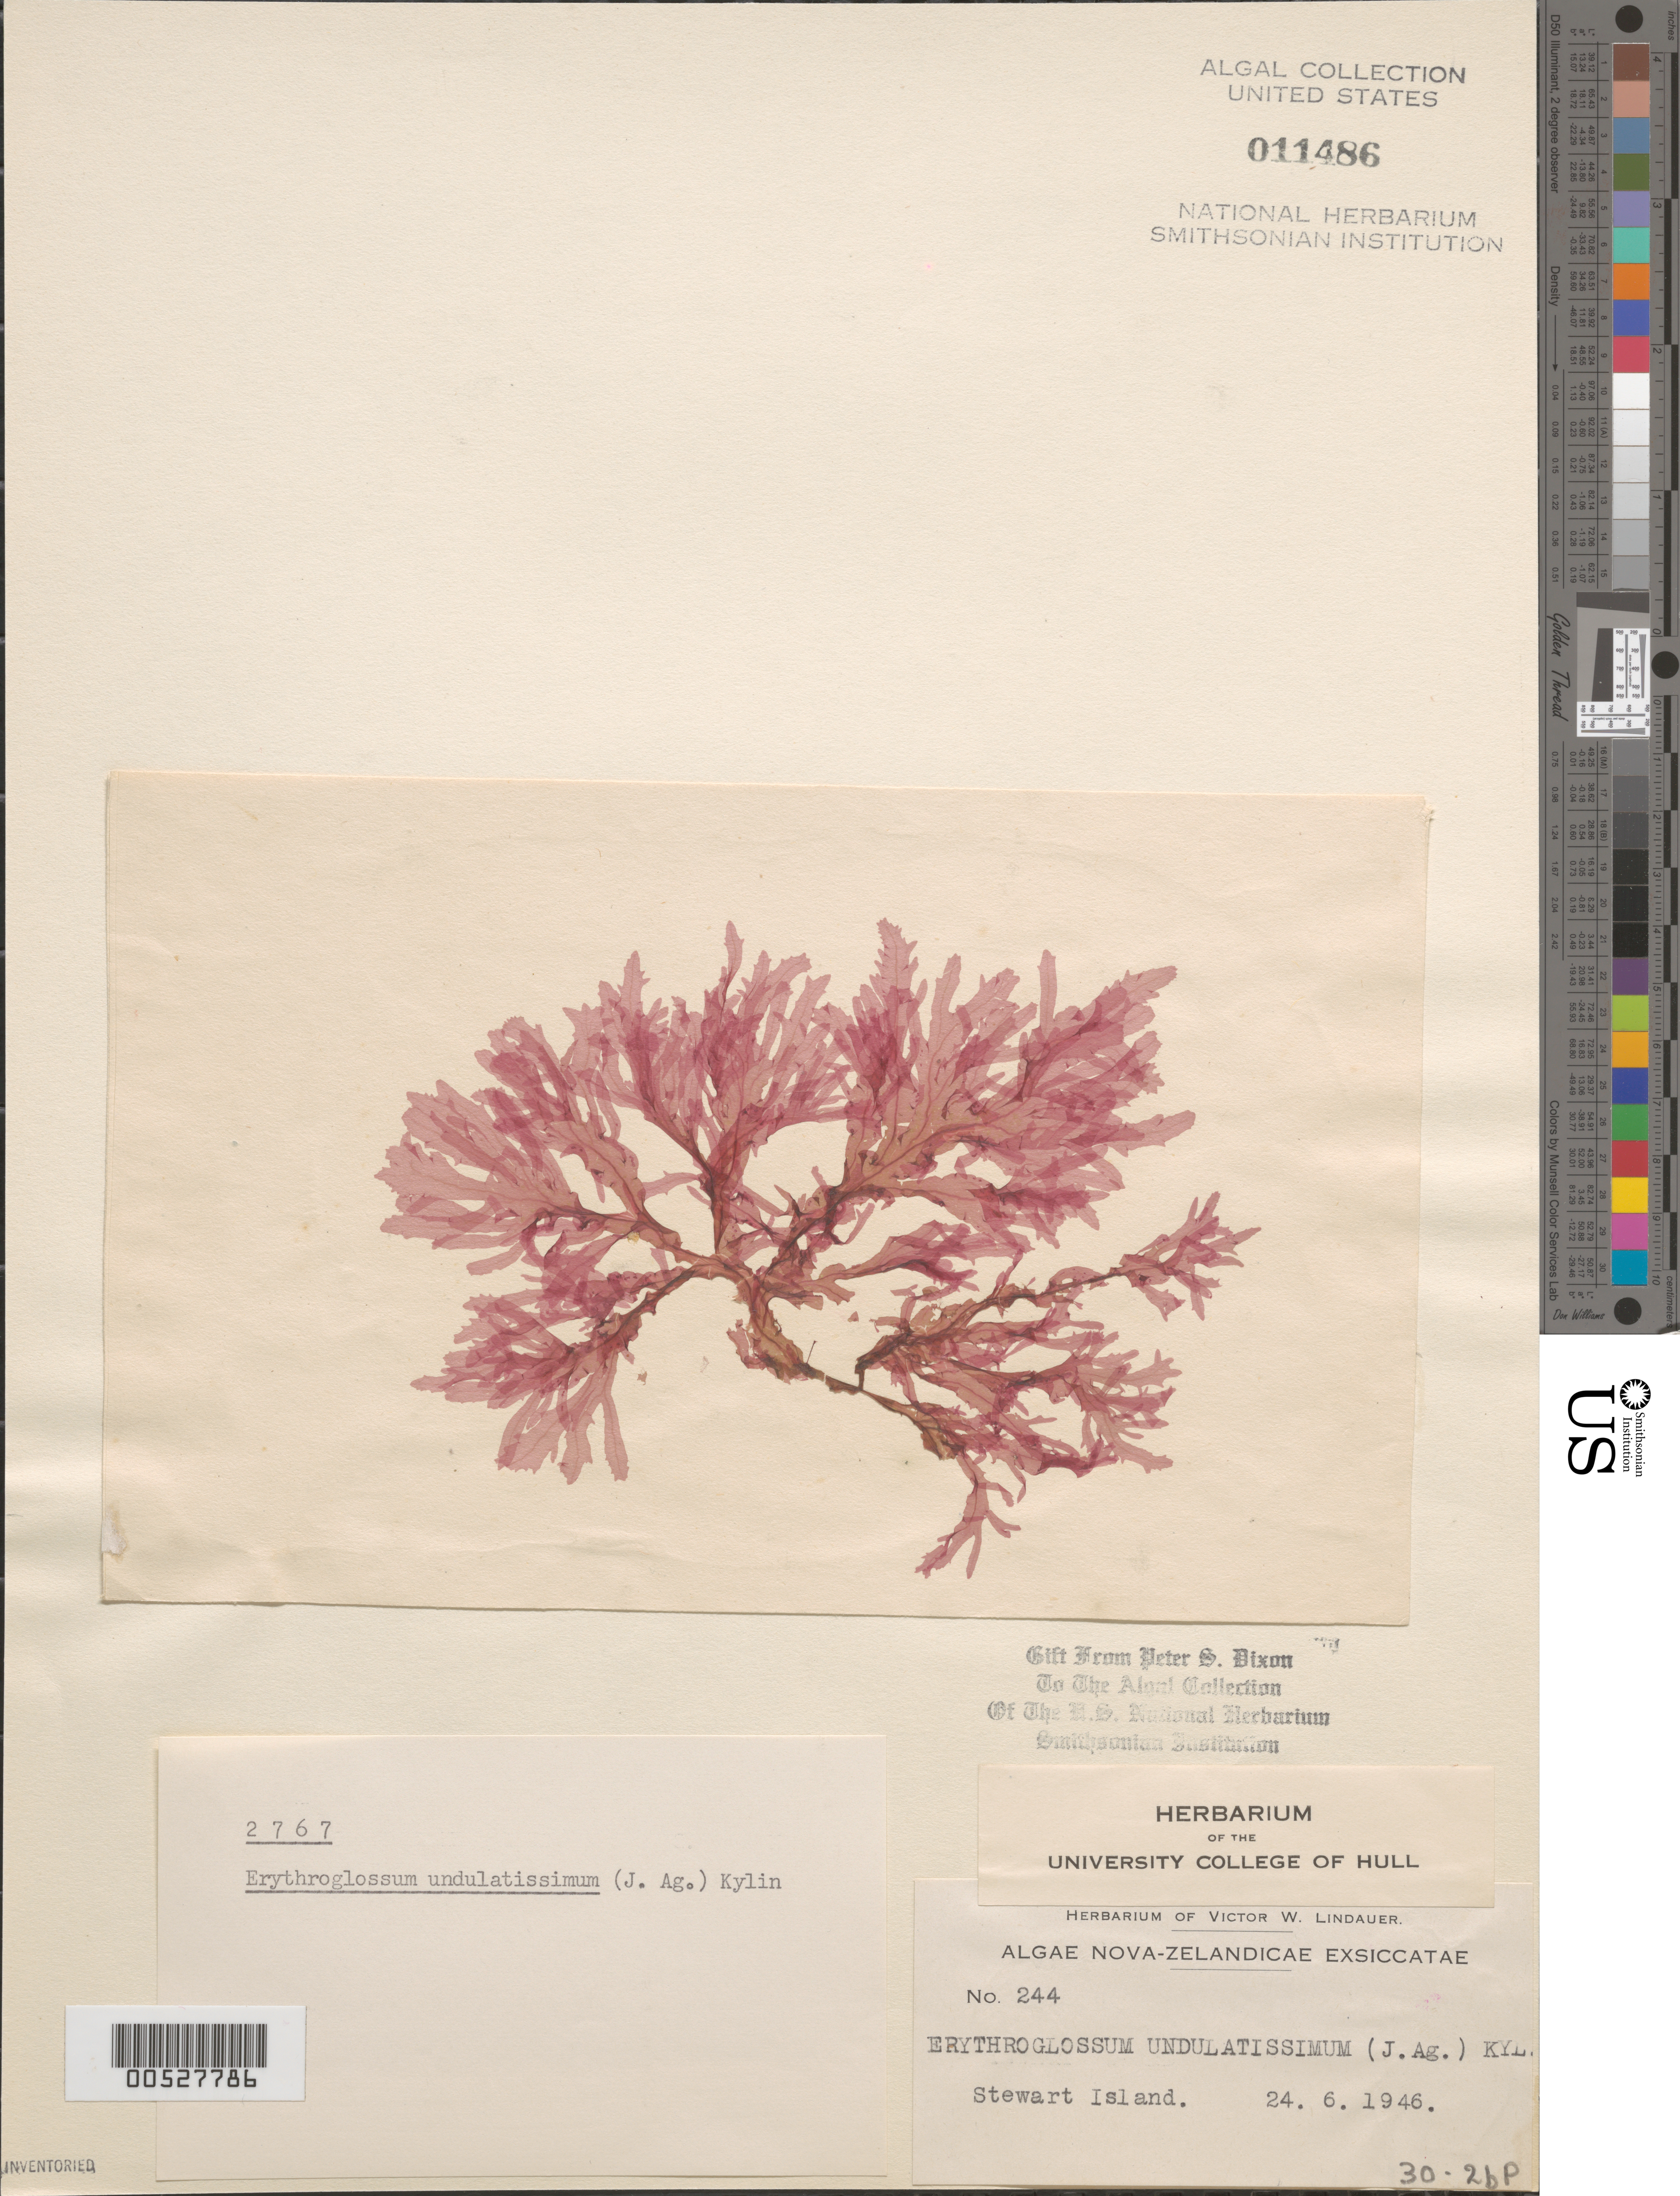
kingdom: Plantae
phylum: Rhodophyta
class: Florideophyceae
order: Ceramiales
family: Delesseriaceae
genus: Erythroglossum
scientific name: Erythroglossum undulatissimum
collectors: V. Lindauer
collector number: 244 & PSD 2767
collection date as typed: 24 Jun 1946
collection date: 1946-06-24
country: New Zealand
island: Stewart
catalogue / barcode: US 11486